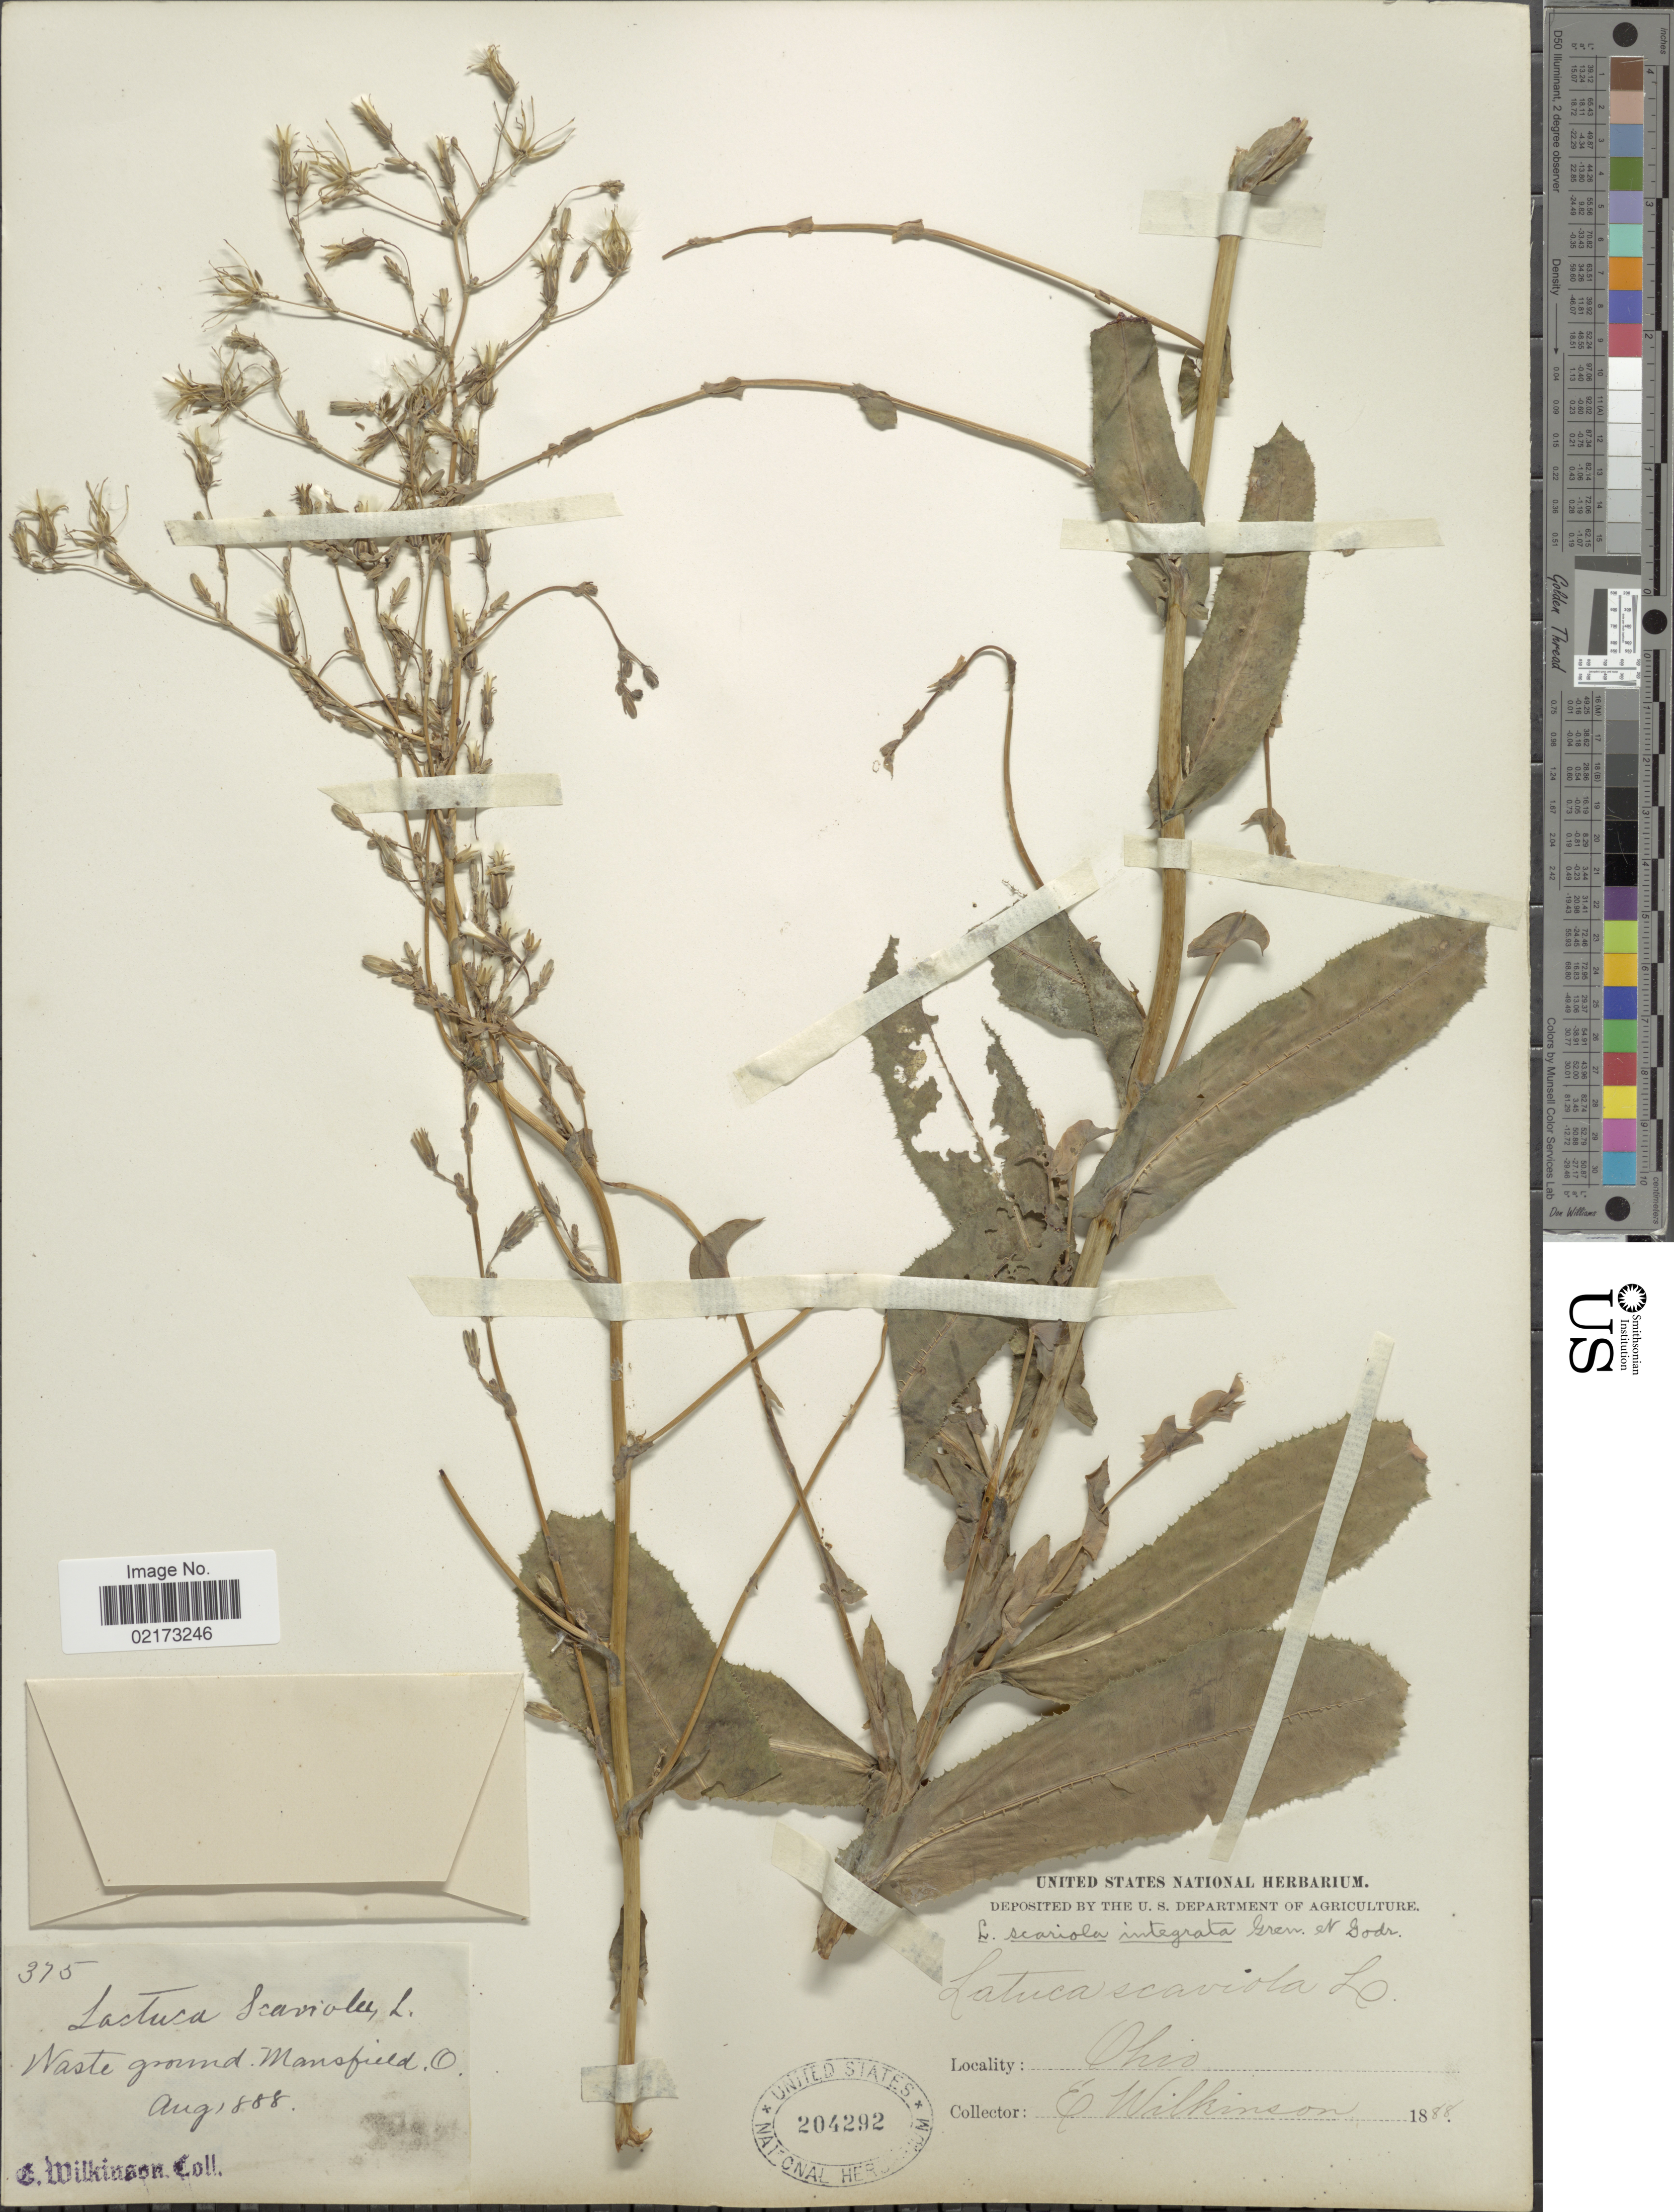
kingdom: Plantae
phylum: Tracheophyta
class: Magnoliopsida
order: Asterales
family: Asteraceae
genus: Lactuca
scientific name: Lactuca serriola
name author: L.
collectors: E. Wilkinson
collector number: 375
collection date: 1888-08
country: Greece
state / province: North Aegean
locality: Mansfield, O.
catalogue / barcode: US 204292